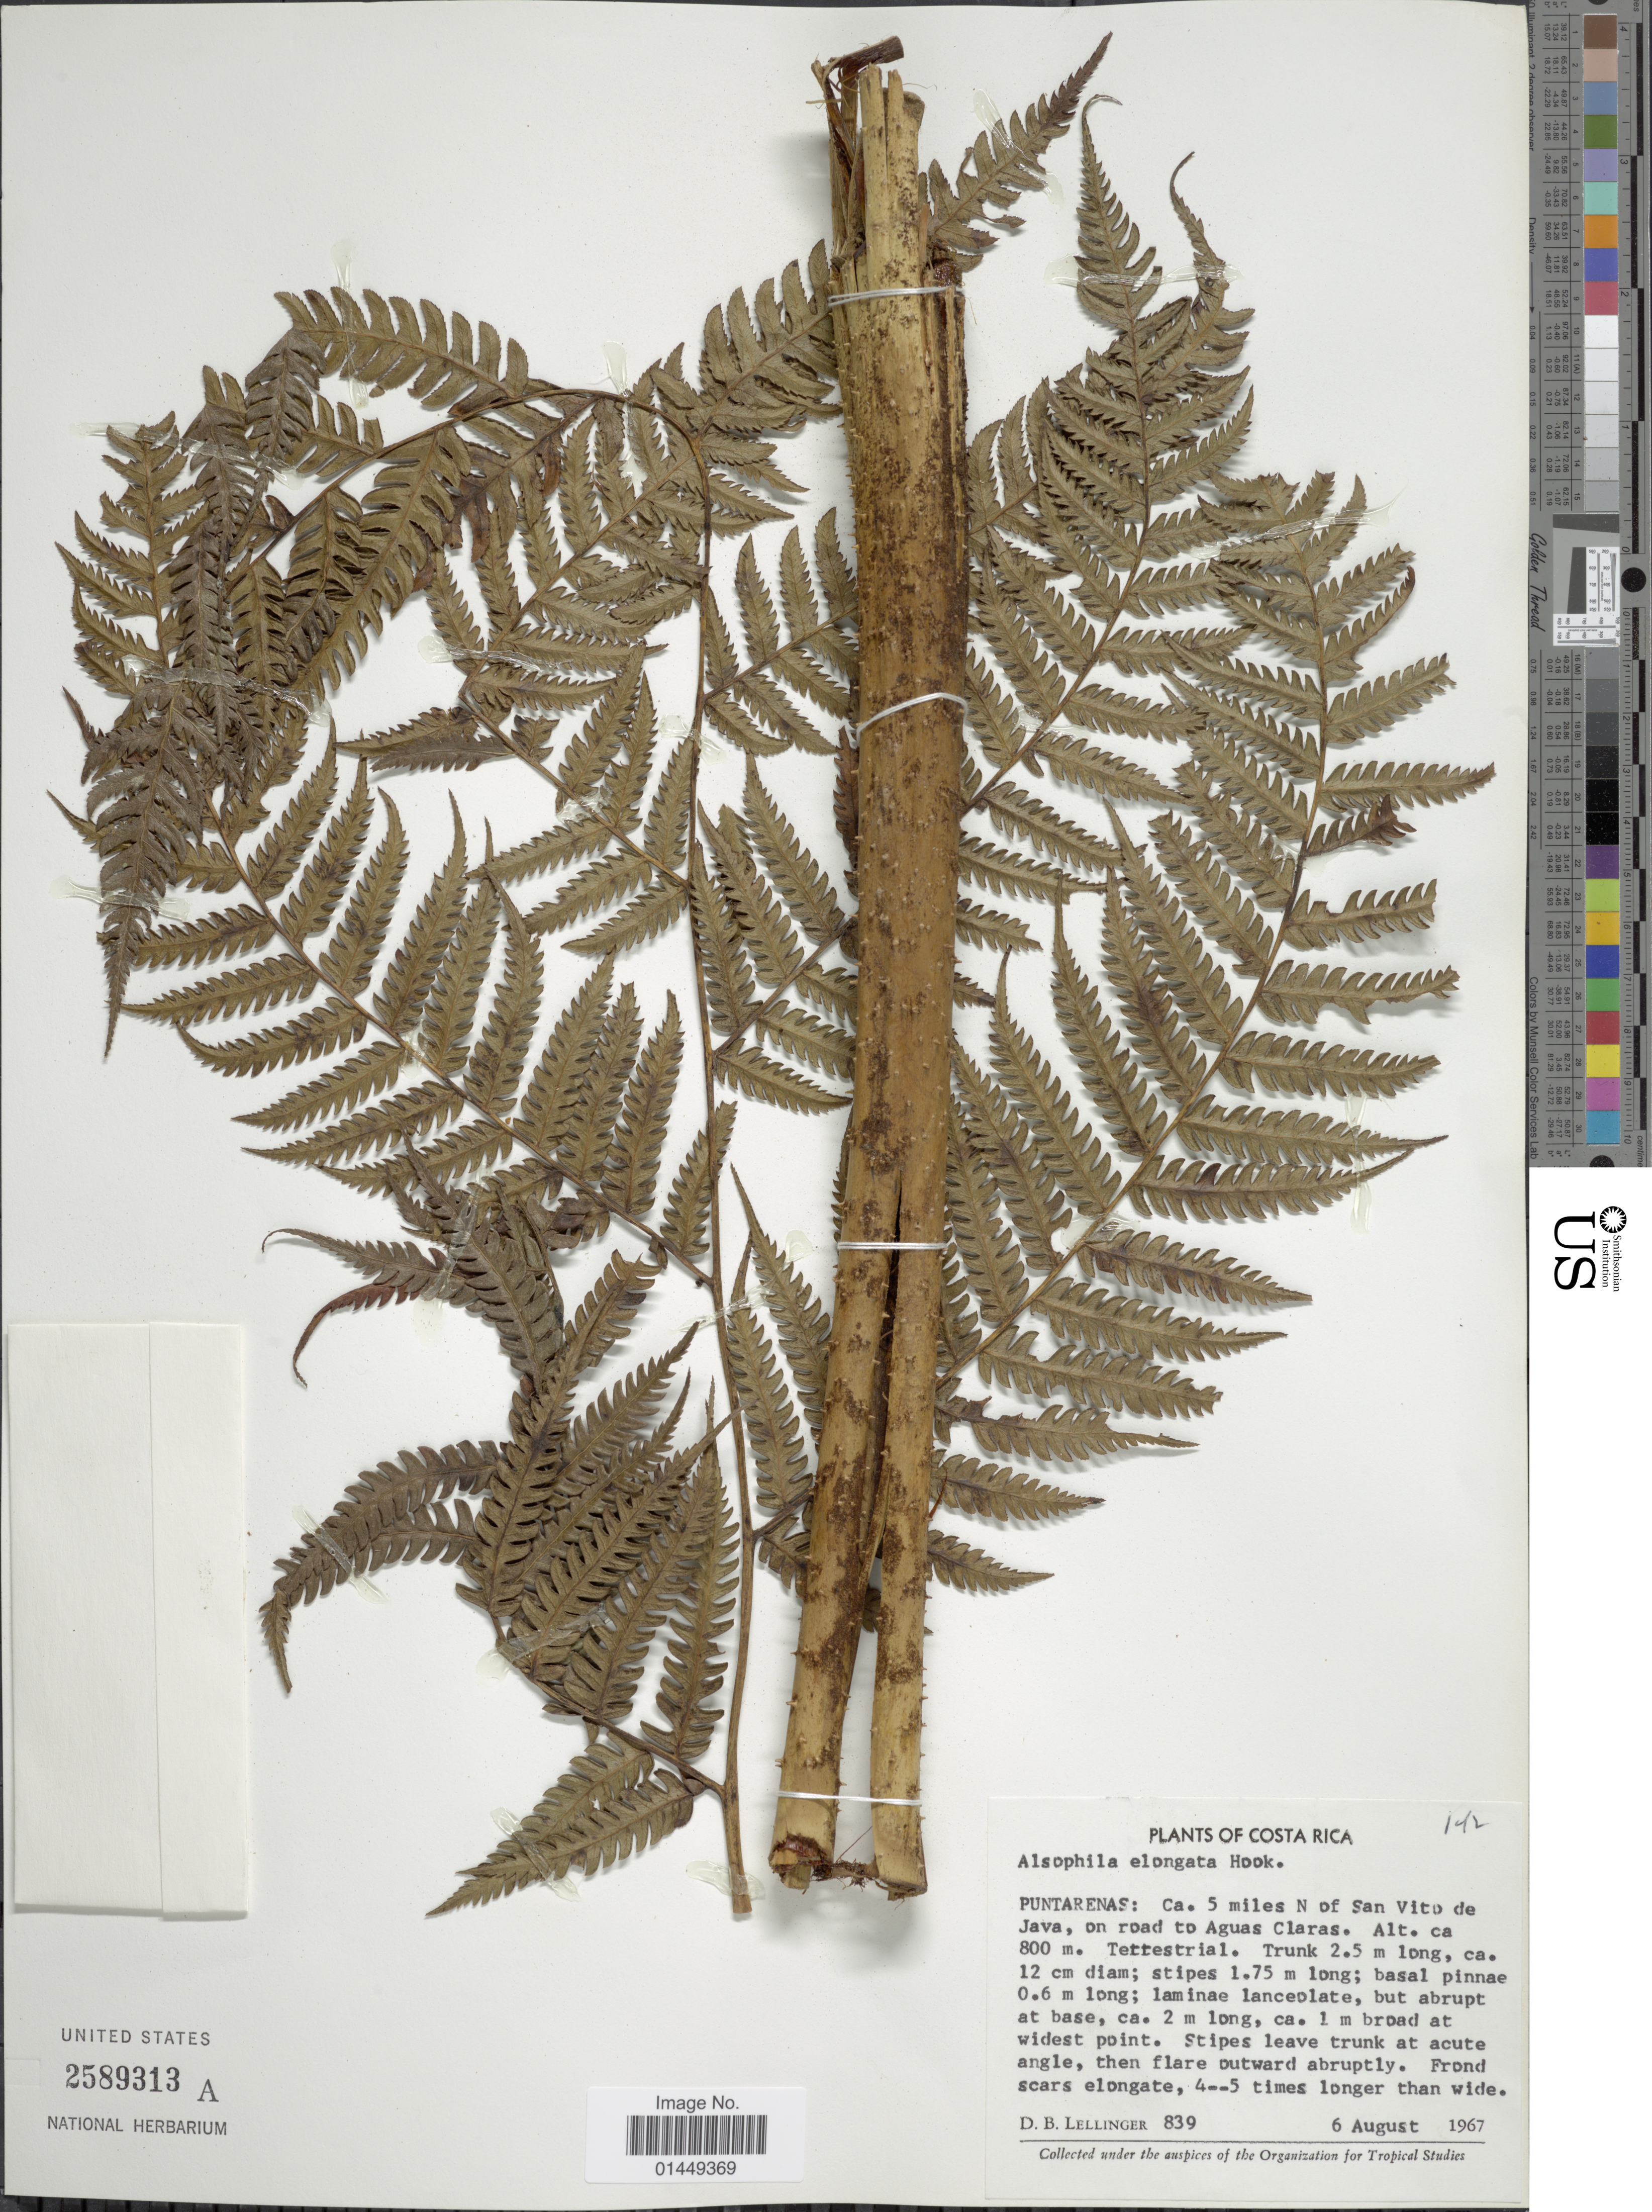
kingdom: Plantae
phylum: Tracheophyta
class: Polypodiopsida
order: Cyatheales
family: Cyatheaceae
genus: Cyathea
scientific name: Cyathea poeppigii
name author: (Hook.) Domin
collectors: D. B. Lellinger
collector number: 839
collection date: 1967-08-06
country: Costa Rica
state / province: Puntarenas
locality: Puntarenas: Ca. 5 miles N of San Vito de Java, on road to Aguas Claras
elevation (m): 800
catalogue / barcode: US 2589313A